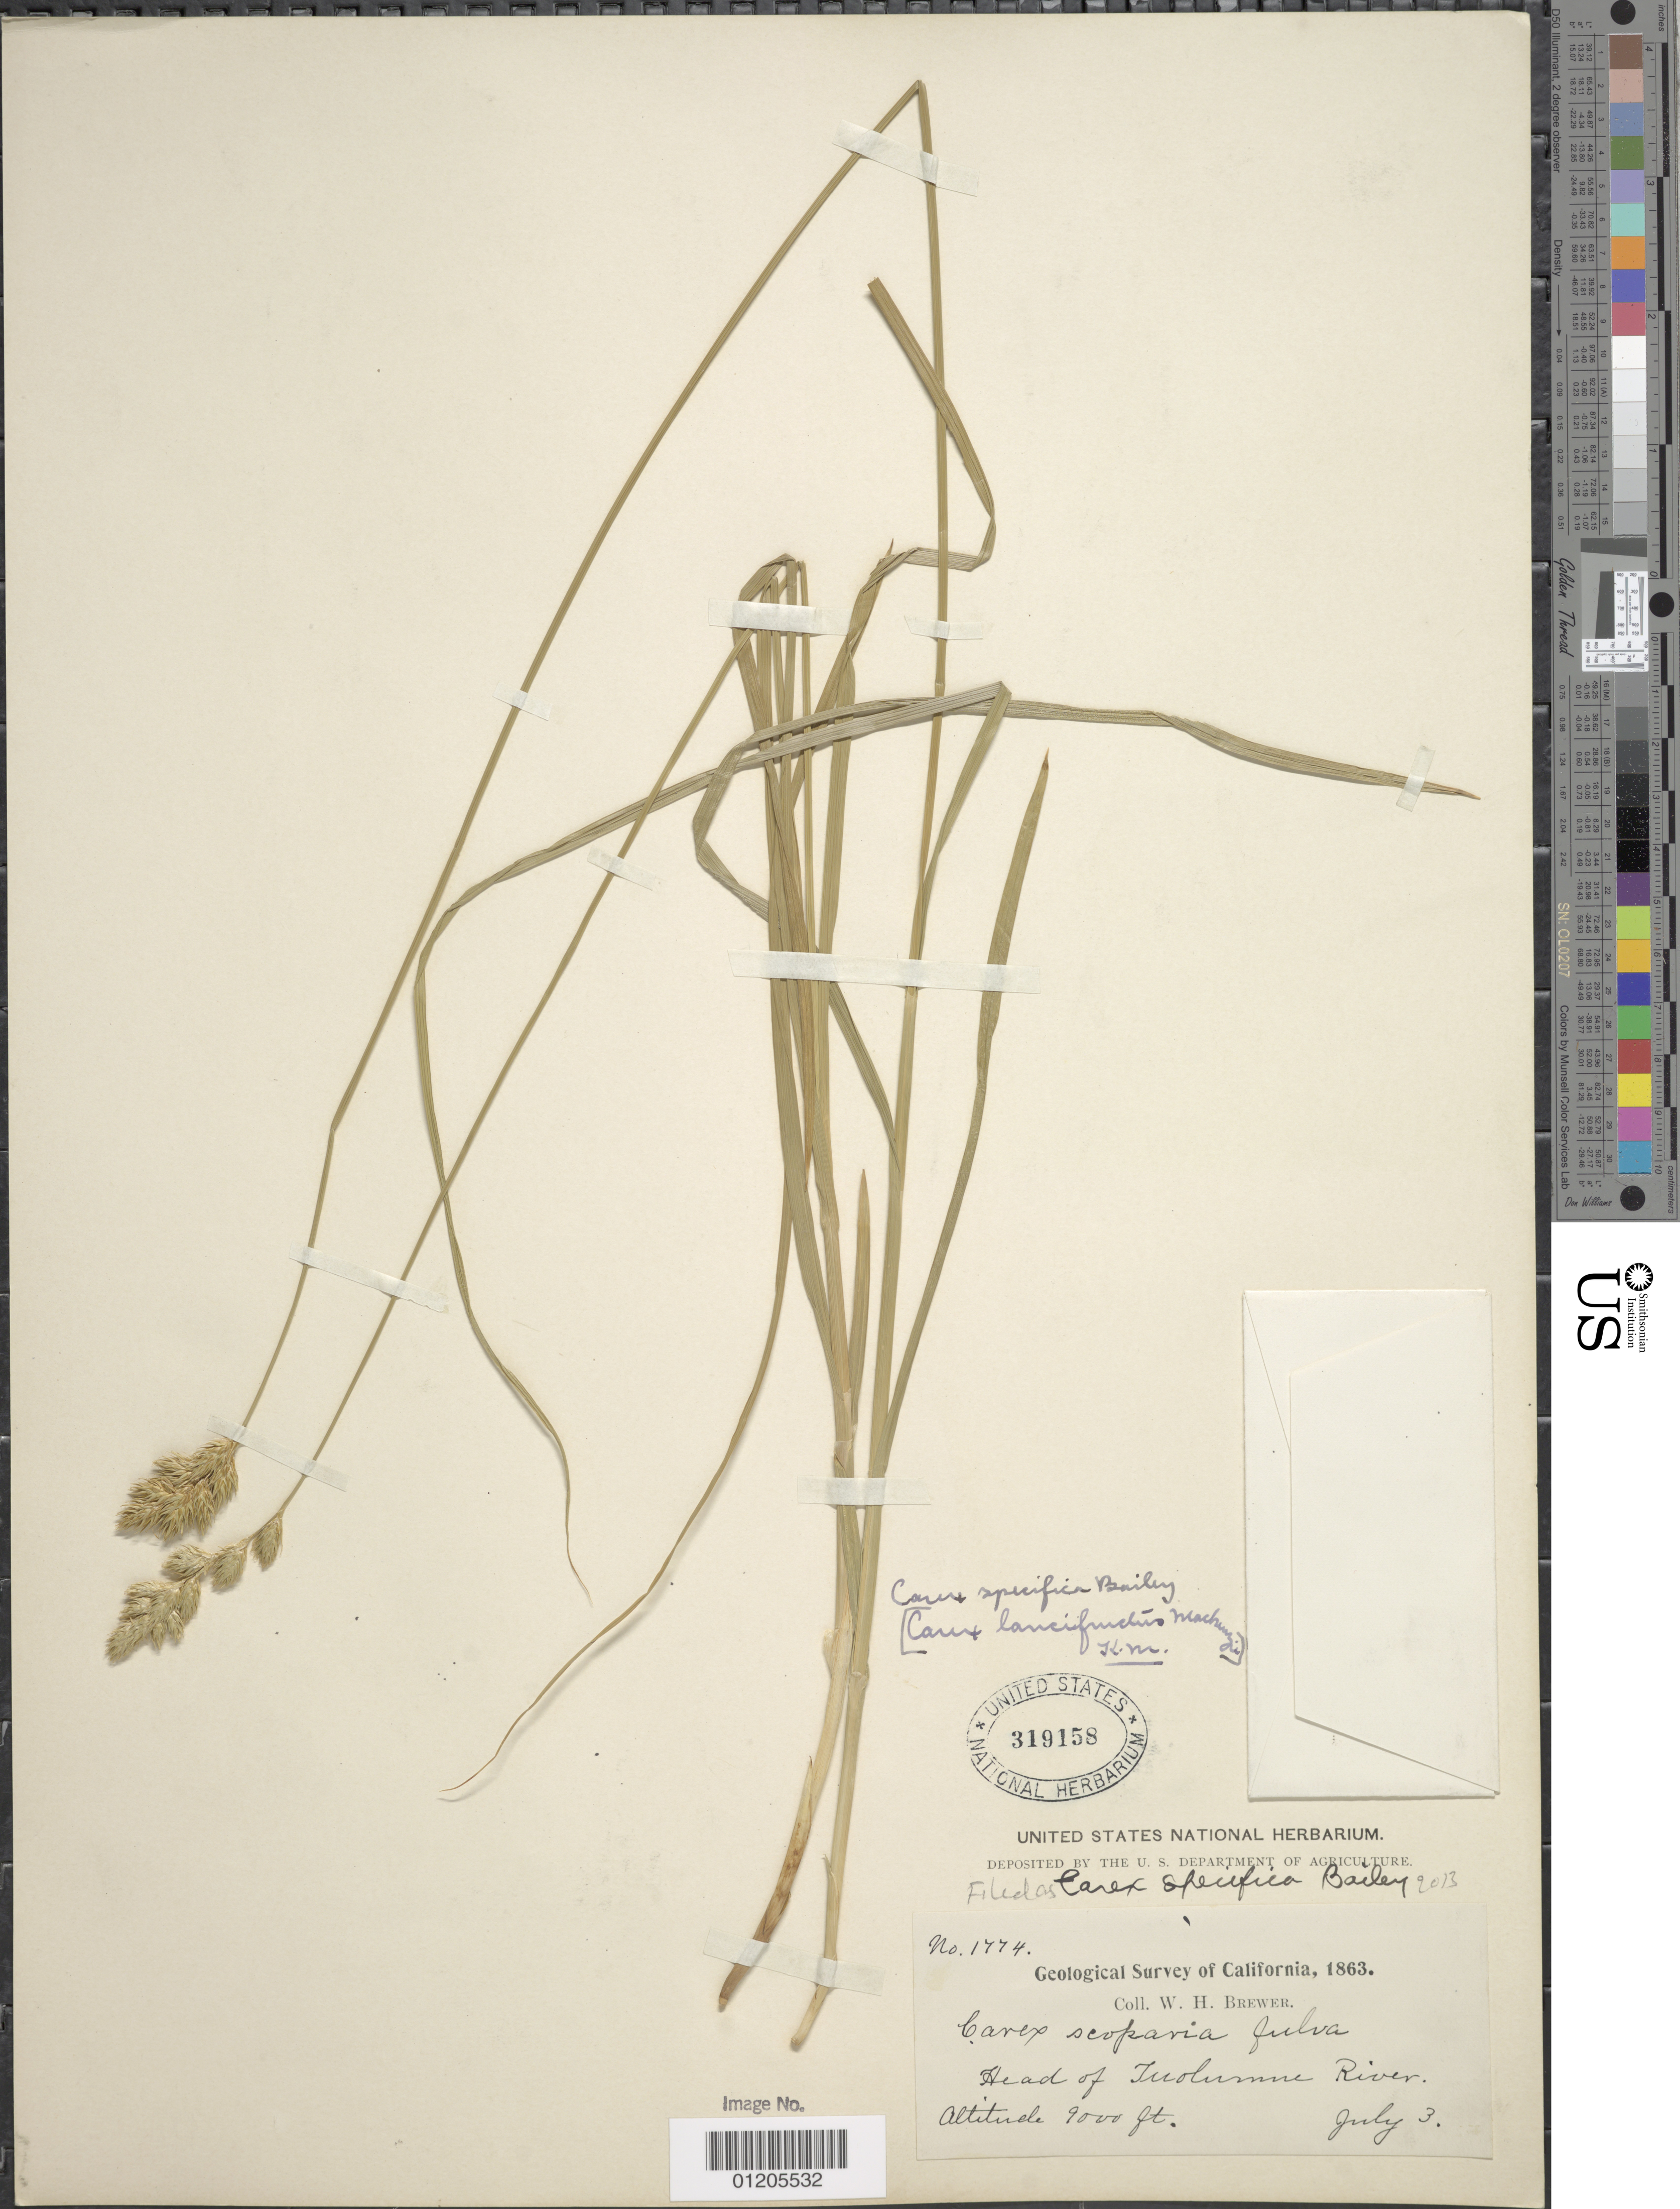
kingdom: Plantae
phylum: Tracheophyta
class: Liliopsida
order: Poales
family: Cyperaceae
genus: Carex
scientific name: Carex specifica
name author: L.H. Bailey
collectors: W. H. Brewer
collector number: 1774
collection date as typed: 03 Jul 1863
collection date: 1863-07-03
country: United States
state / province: California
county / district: Tuolumne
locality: Head of Tuolumne River.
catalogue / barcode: US 319158